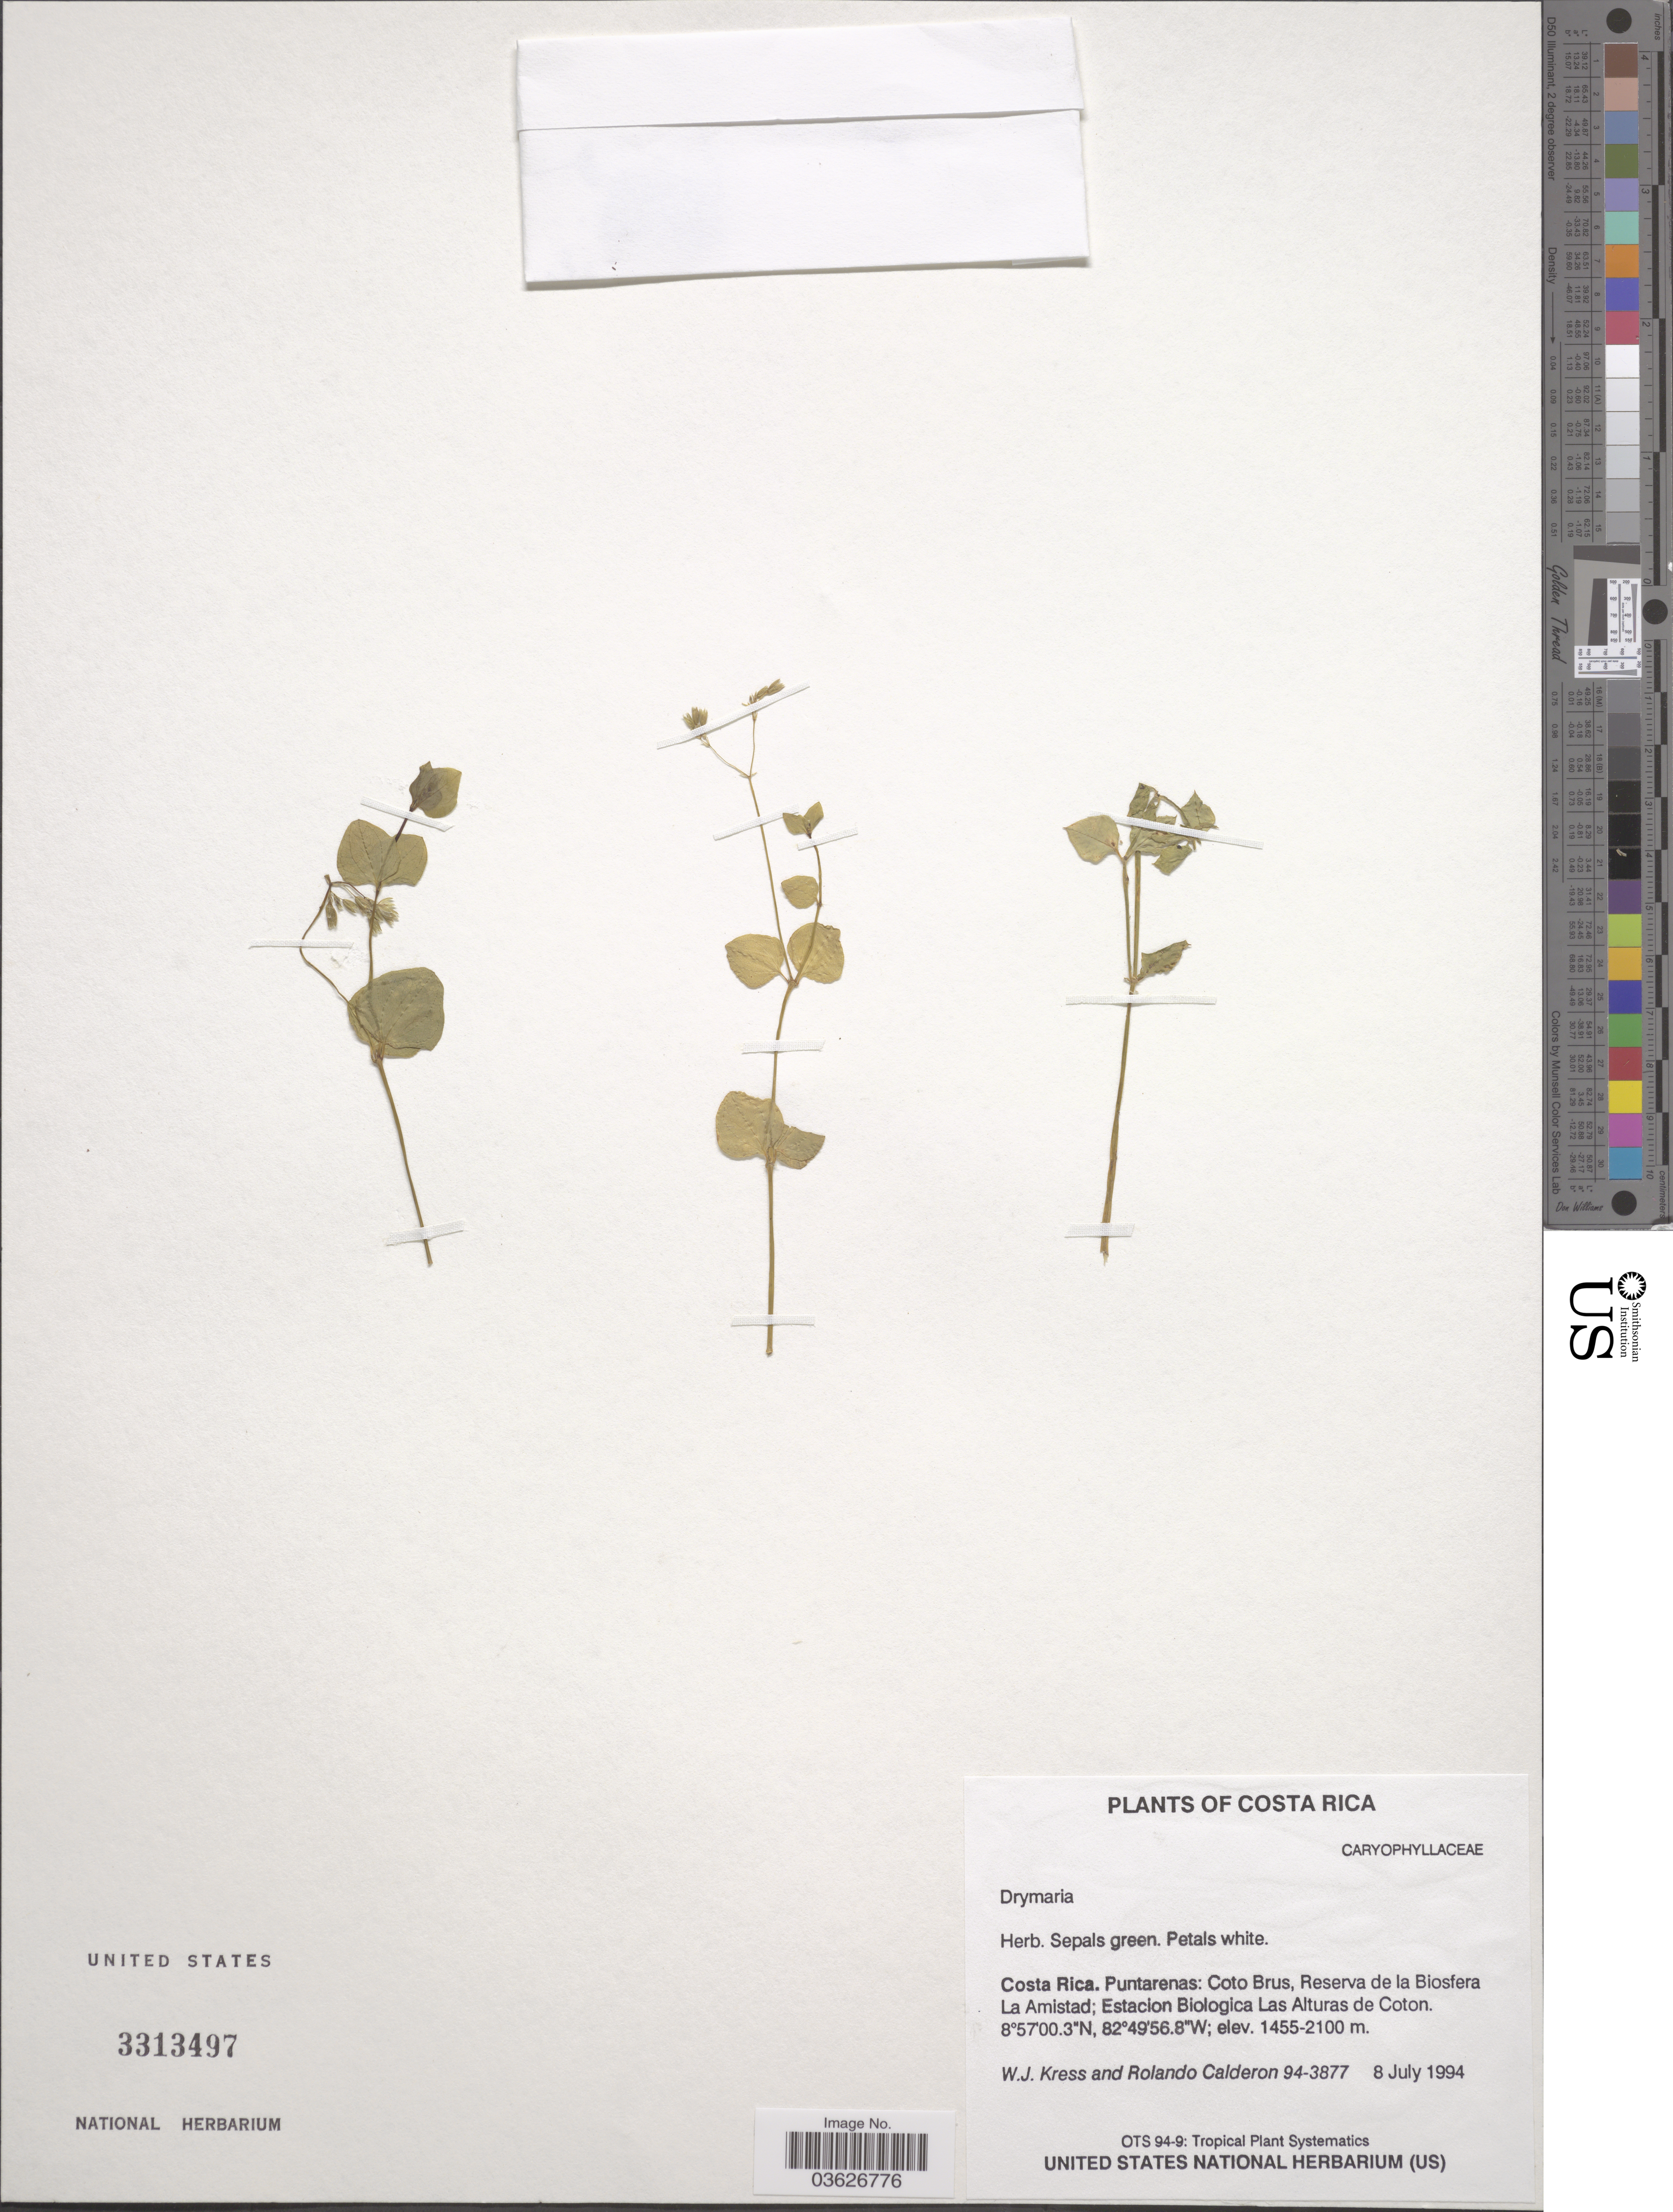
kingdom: Plantae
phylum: Tracheophyta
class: Magnoliopsida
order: Caryophyllales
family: Caryophyllaceae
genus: Drymaria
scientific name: Drymaria sp.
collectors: W. J. Kress & R. Calderon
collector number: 94-3877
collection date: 1994-07-08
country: Costa Rica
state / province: Puntarenas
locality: Coto Brus, Reserva de la Biosfera La Amistad; Estacion Biologica Las Alturas de Coton.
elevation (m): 1455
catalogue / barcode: US 3313497